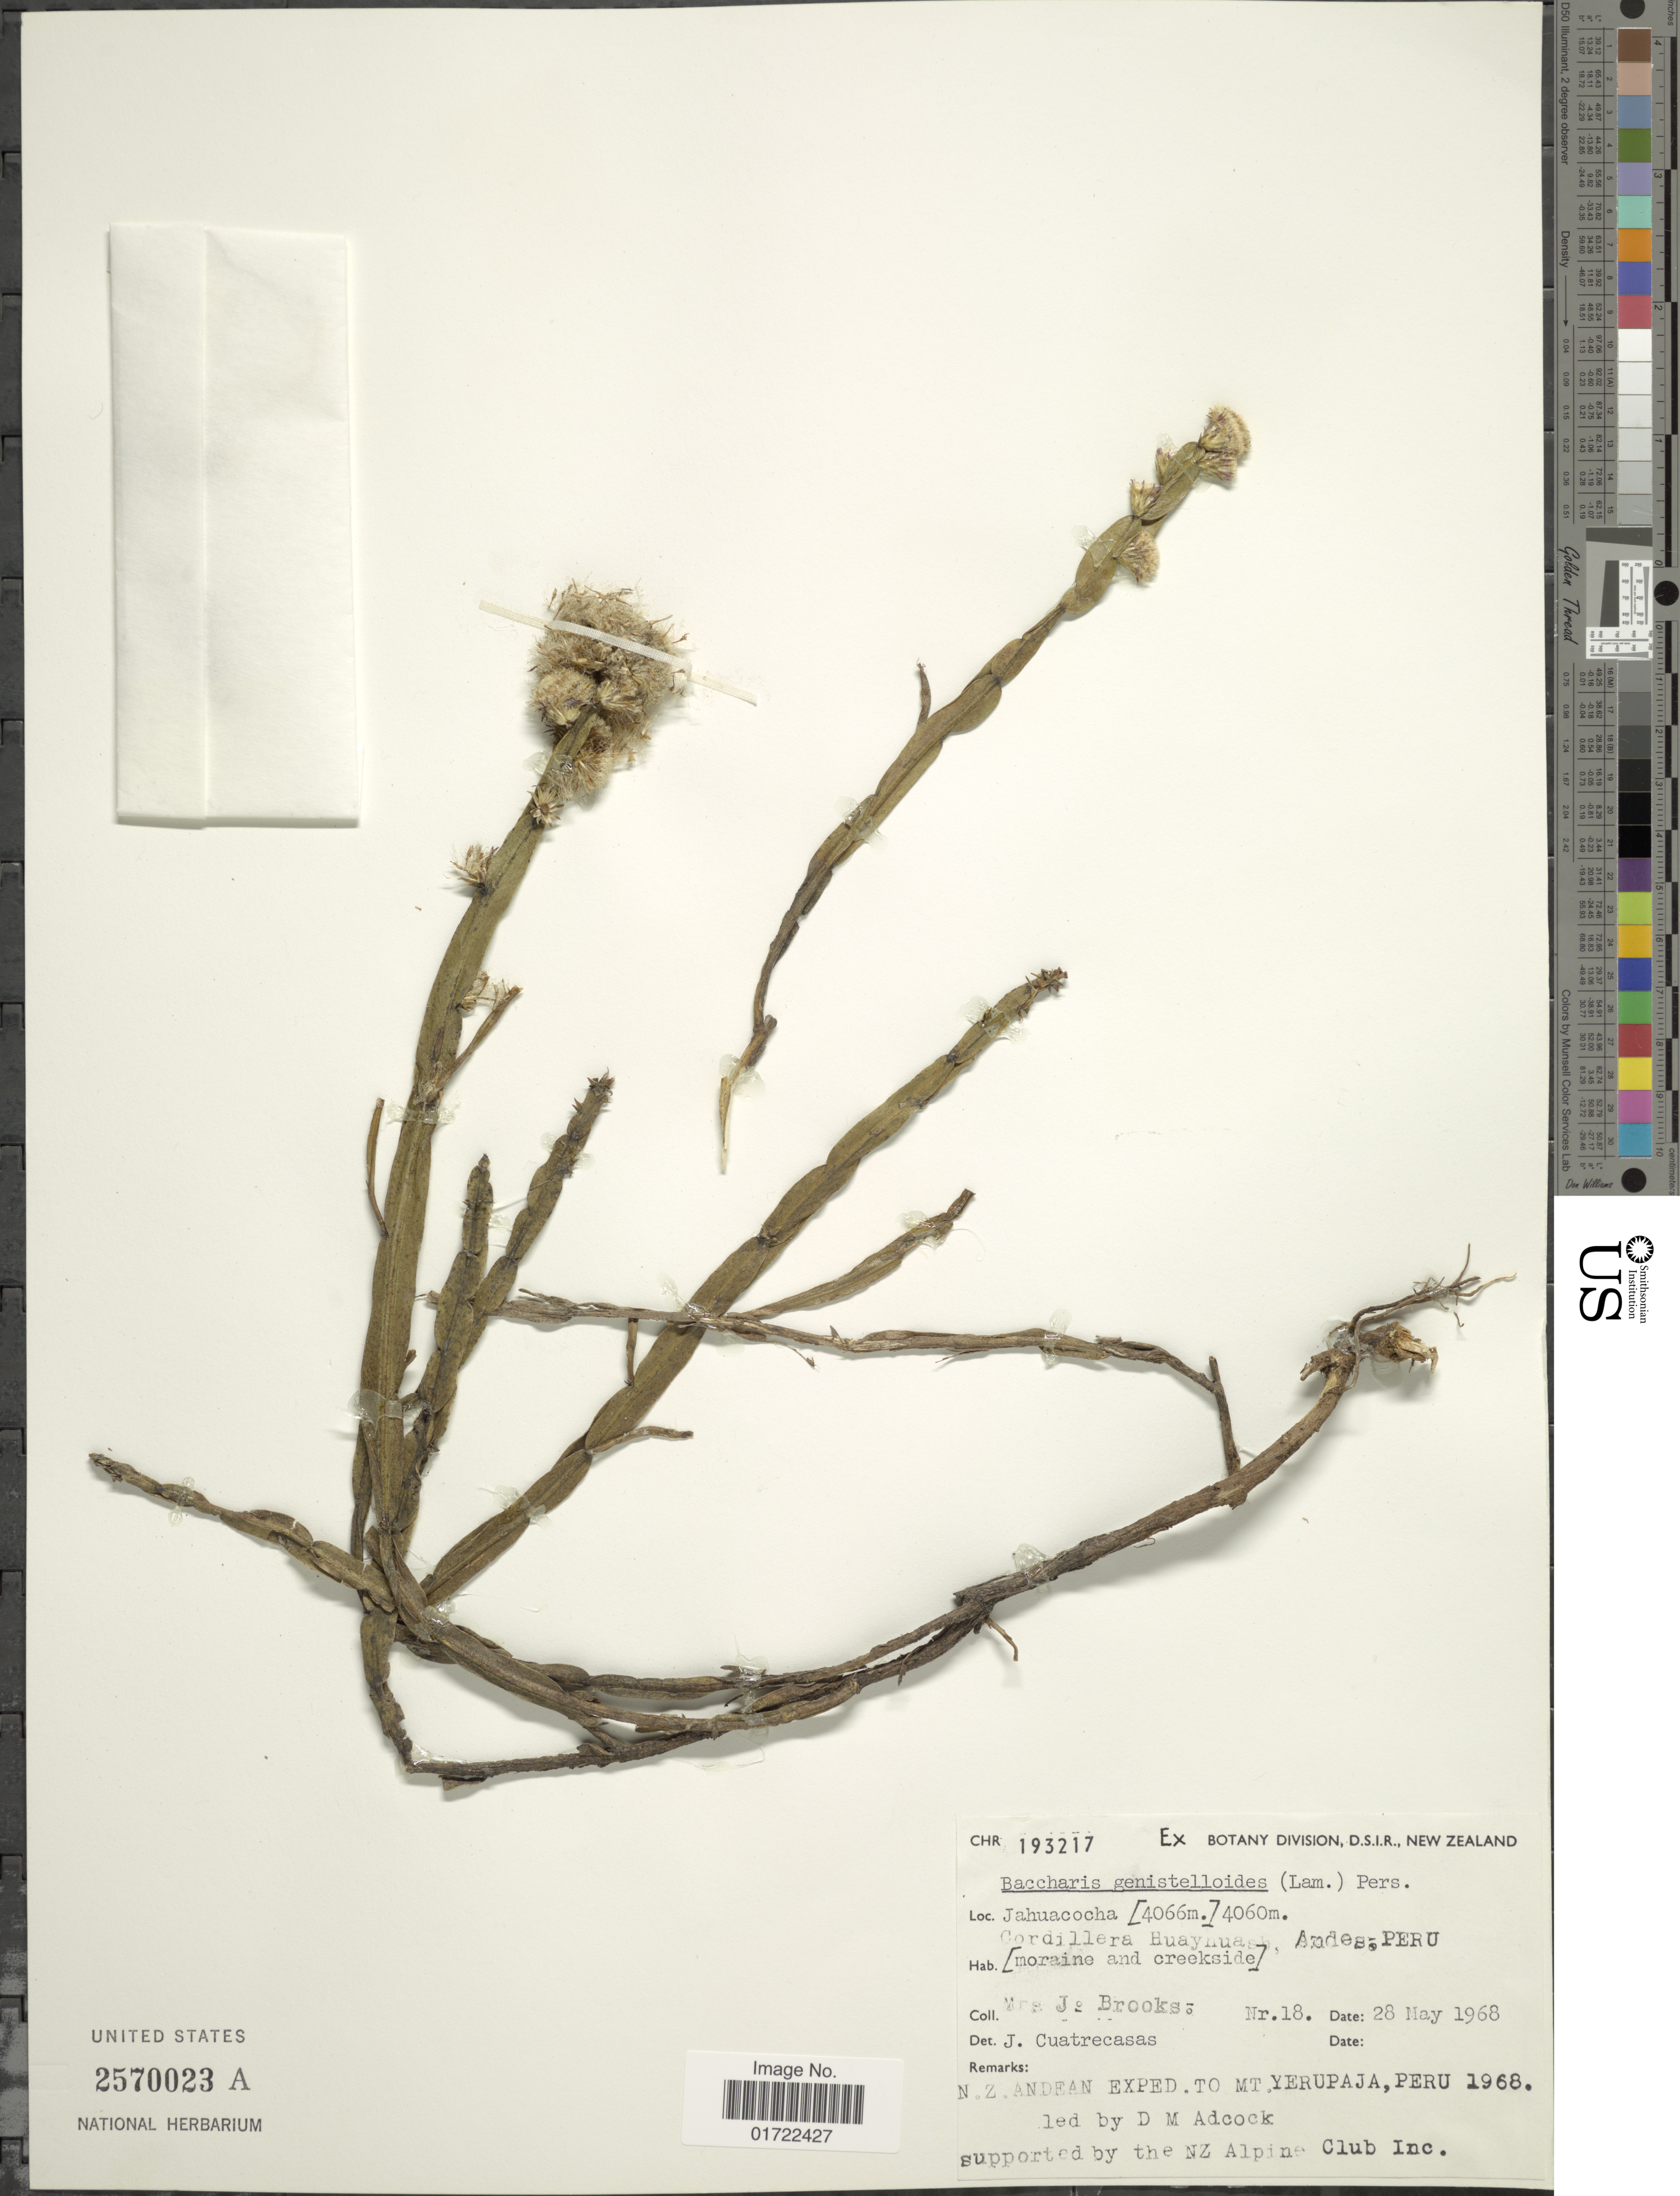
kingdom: Plantae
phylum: Tracheophyta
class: Magnoliopsida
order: Asterales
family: Asteraceae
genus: Baccharis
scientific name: Baccharis genistelloides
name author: (Lam.) Pers.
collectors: J. Brooks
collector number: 18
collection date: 1968-05-28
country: Peru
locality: Jahuacocha, Cordillera Huayhuash, Andes, Mt. Yerupaja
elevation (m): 4066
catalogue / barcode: US 2570023A